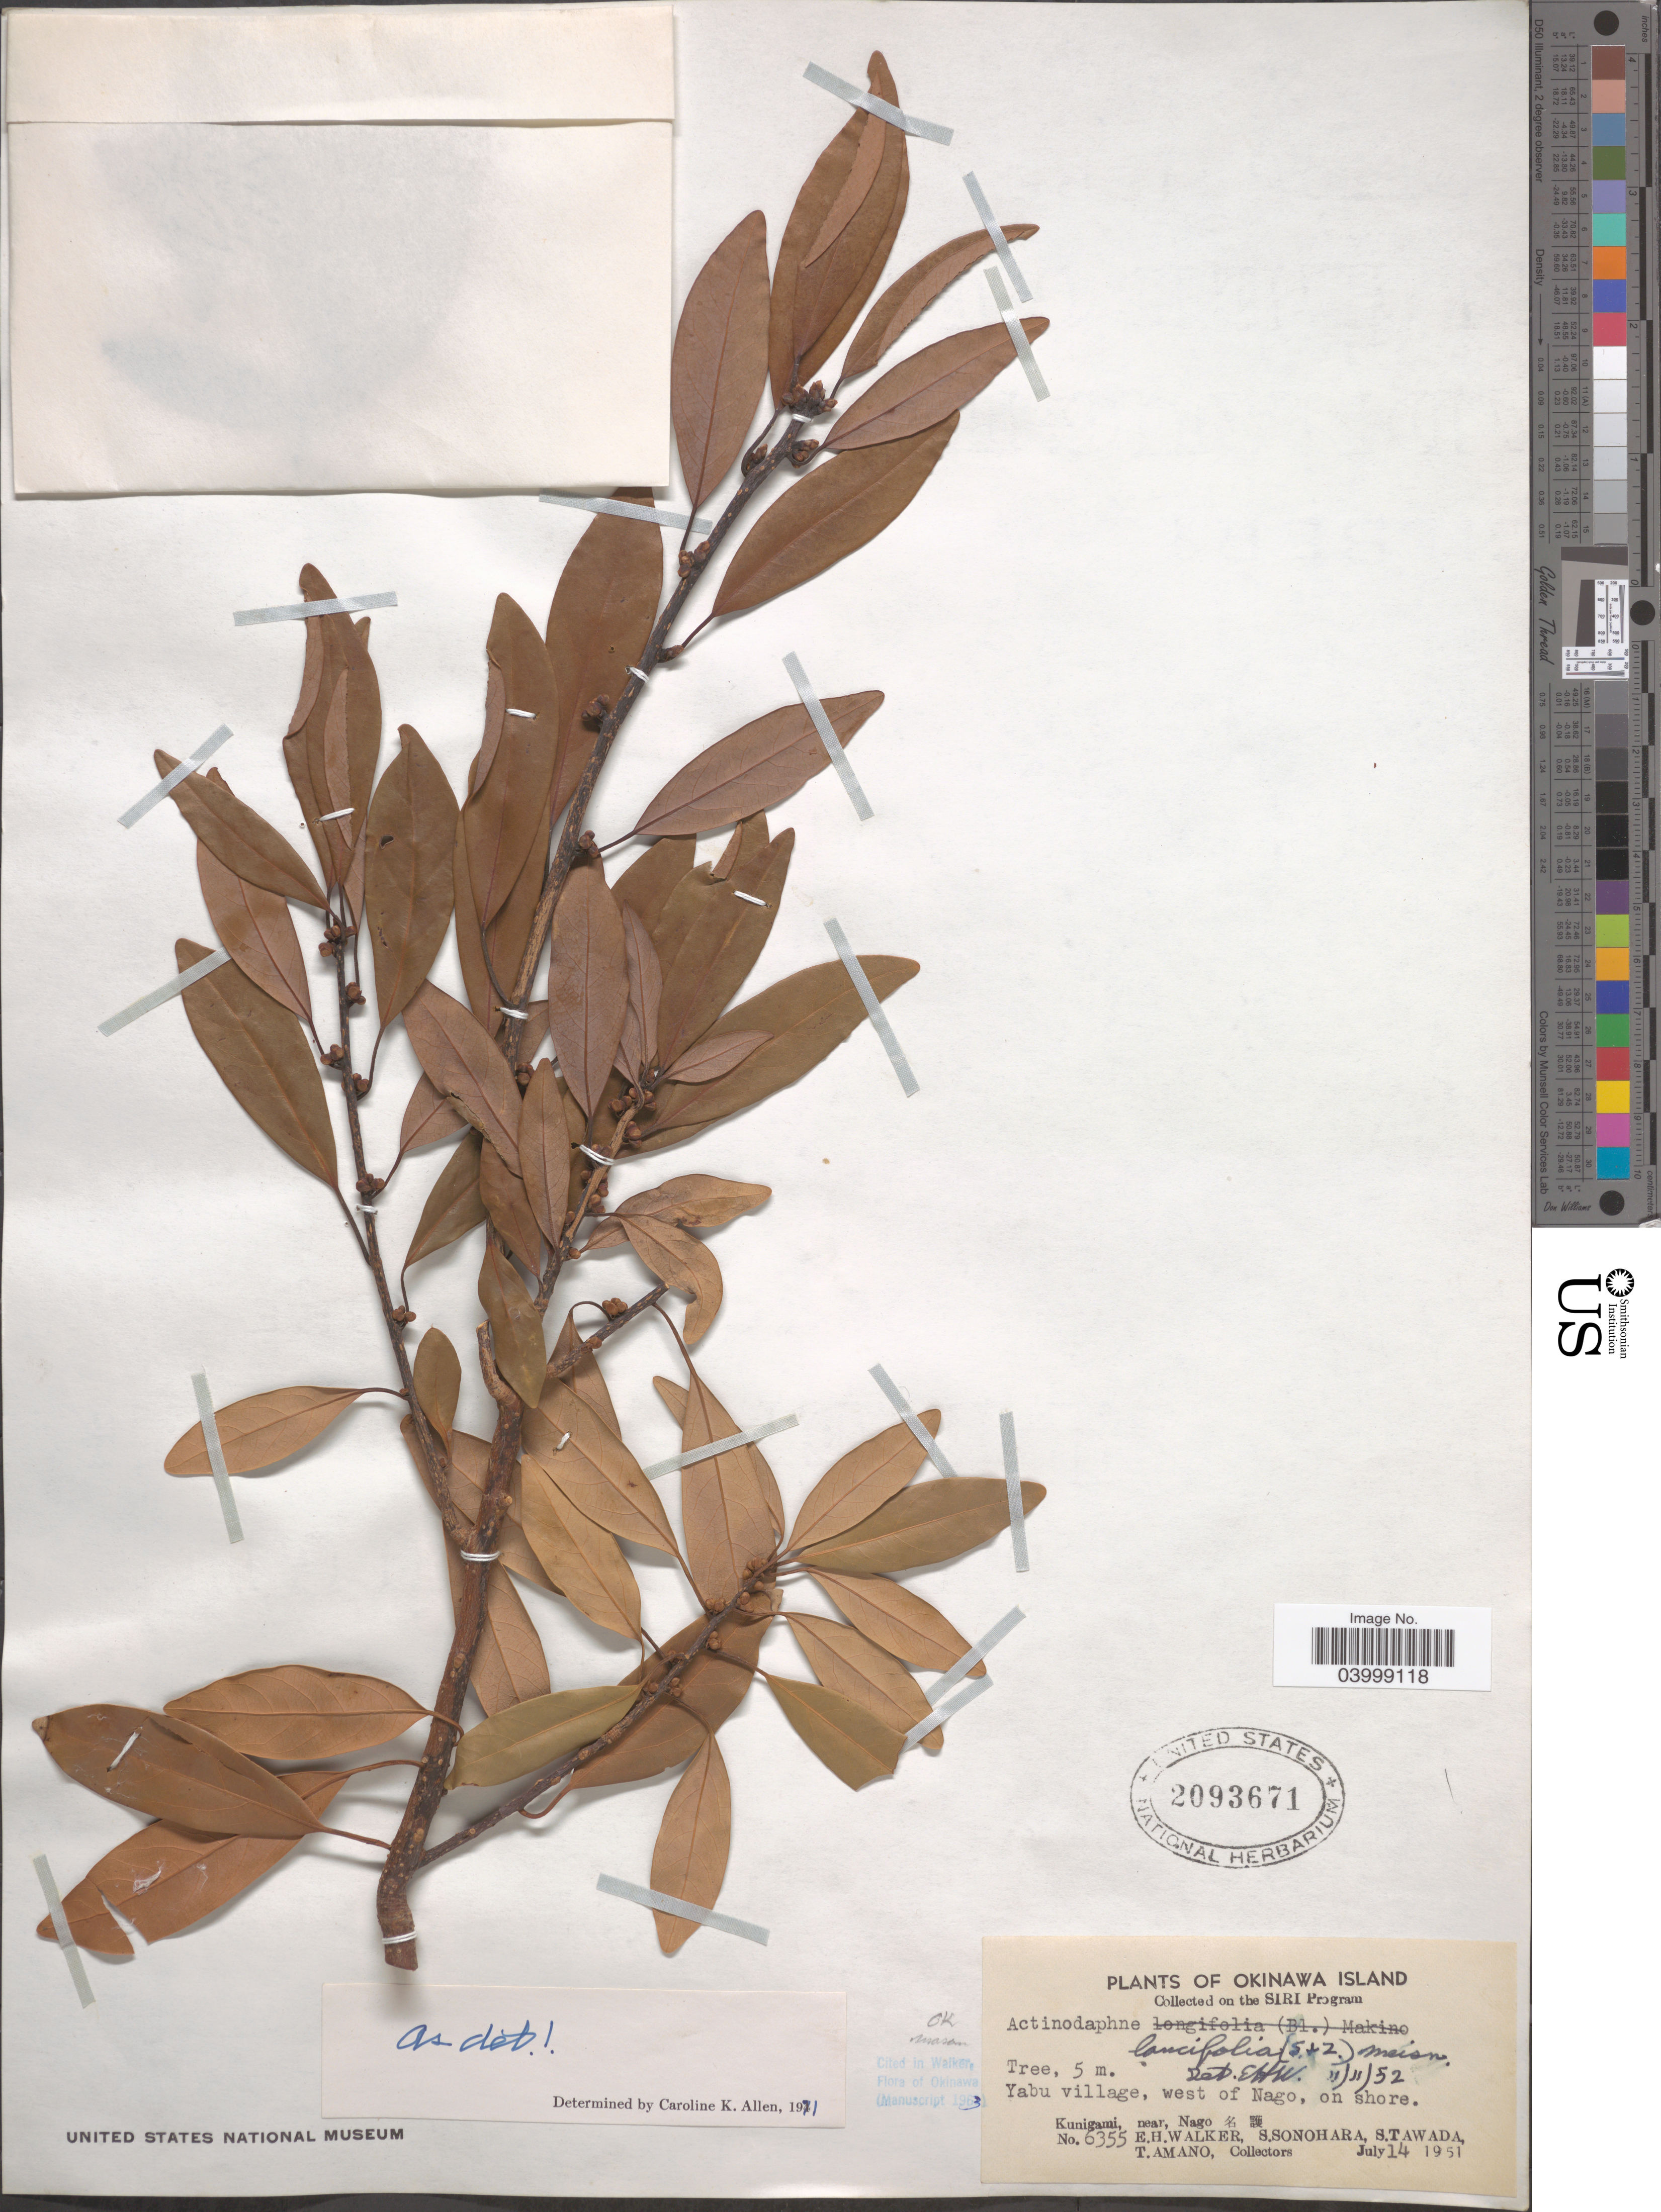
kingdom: Plantae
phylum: Tracheophyta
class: Magnoliopsida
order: Laurales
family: Lauraceae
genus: Actinodaphne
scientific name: Actinodaphne lancifolia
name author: (Blume) Meisn.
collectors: E. H. Walker, S. Sonohara, S. Tawada & T. Amano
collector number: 6355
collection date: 1951-07-14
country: Japan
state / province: Okinawa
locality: Okinawa Island. Yabu village, west of Nago, on shore. Kunigami, near, Nago X.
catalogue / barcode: US 2093671